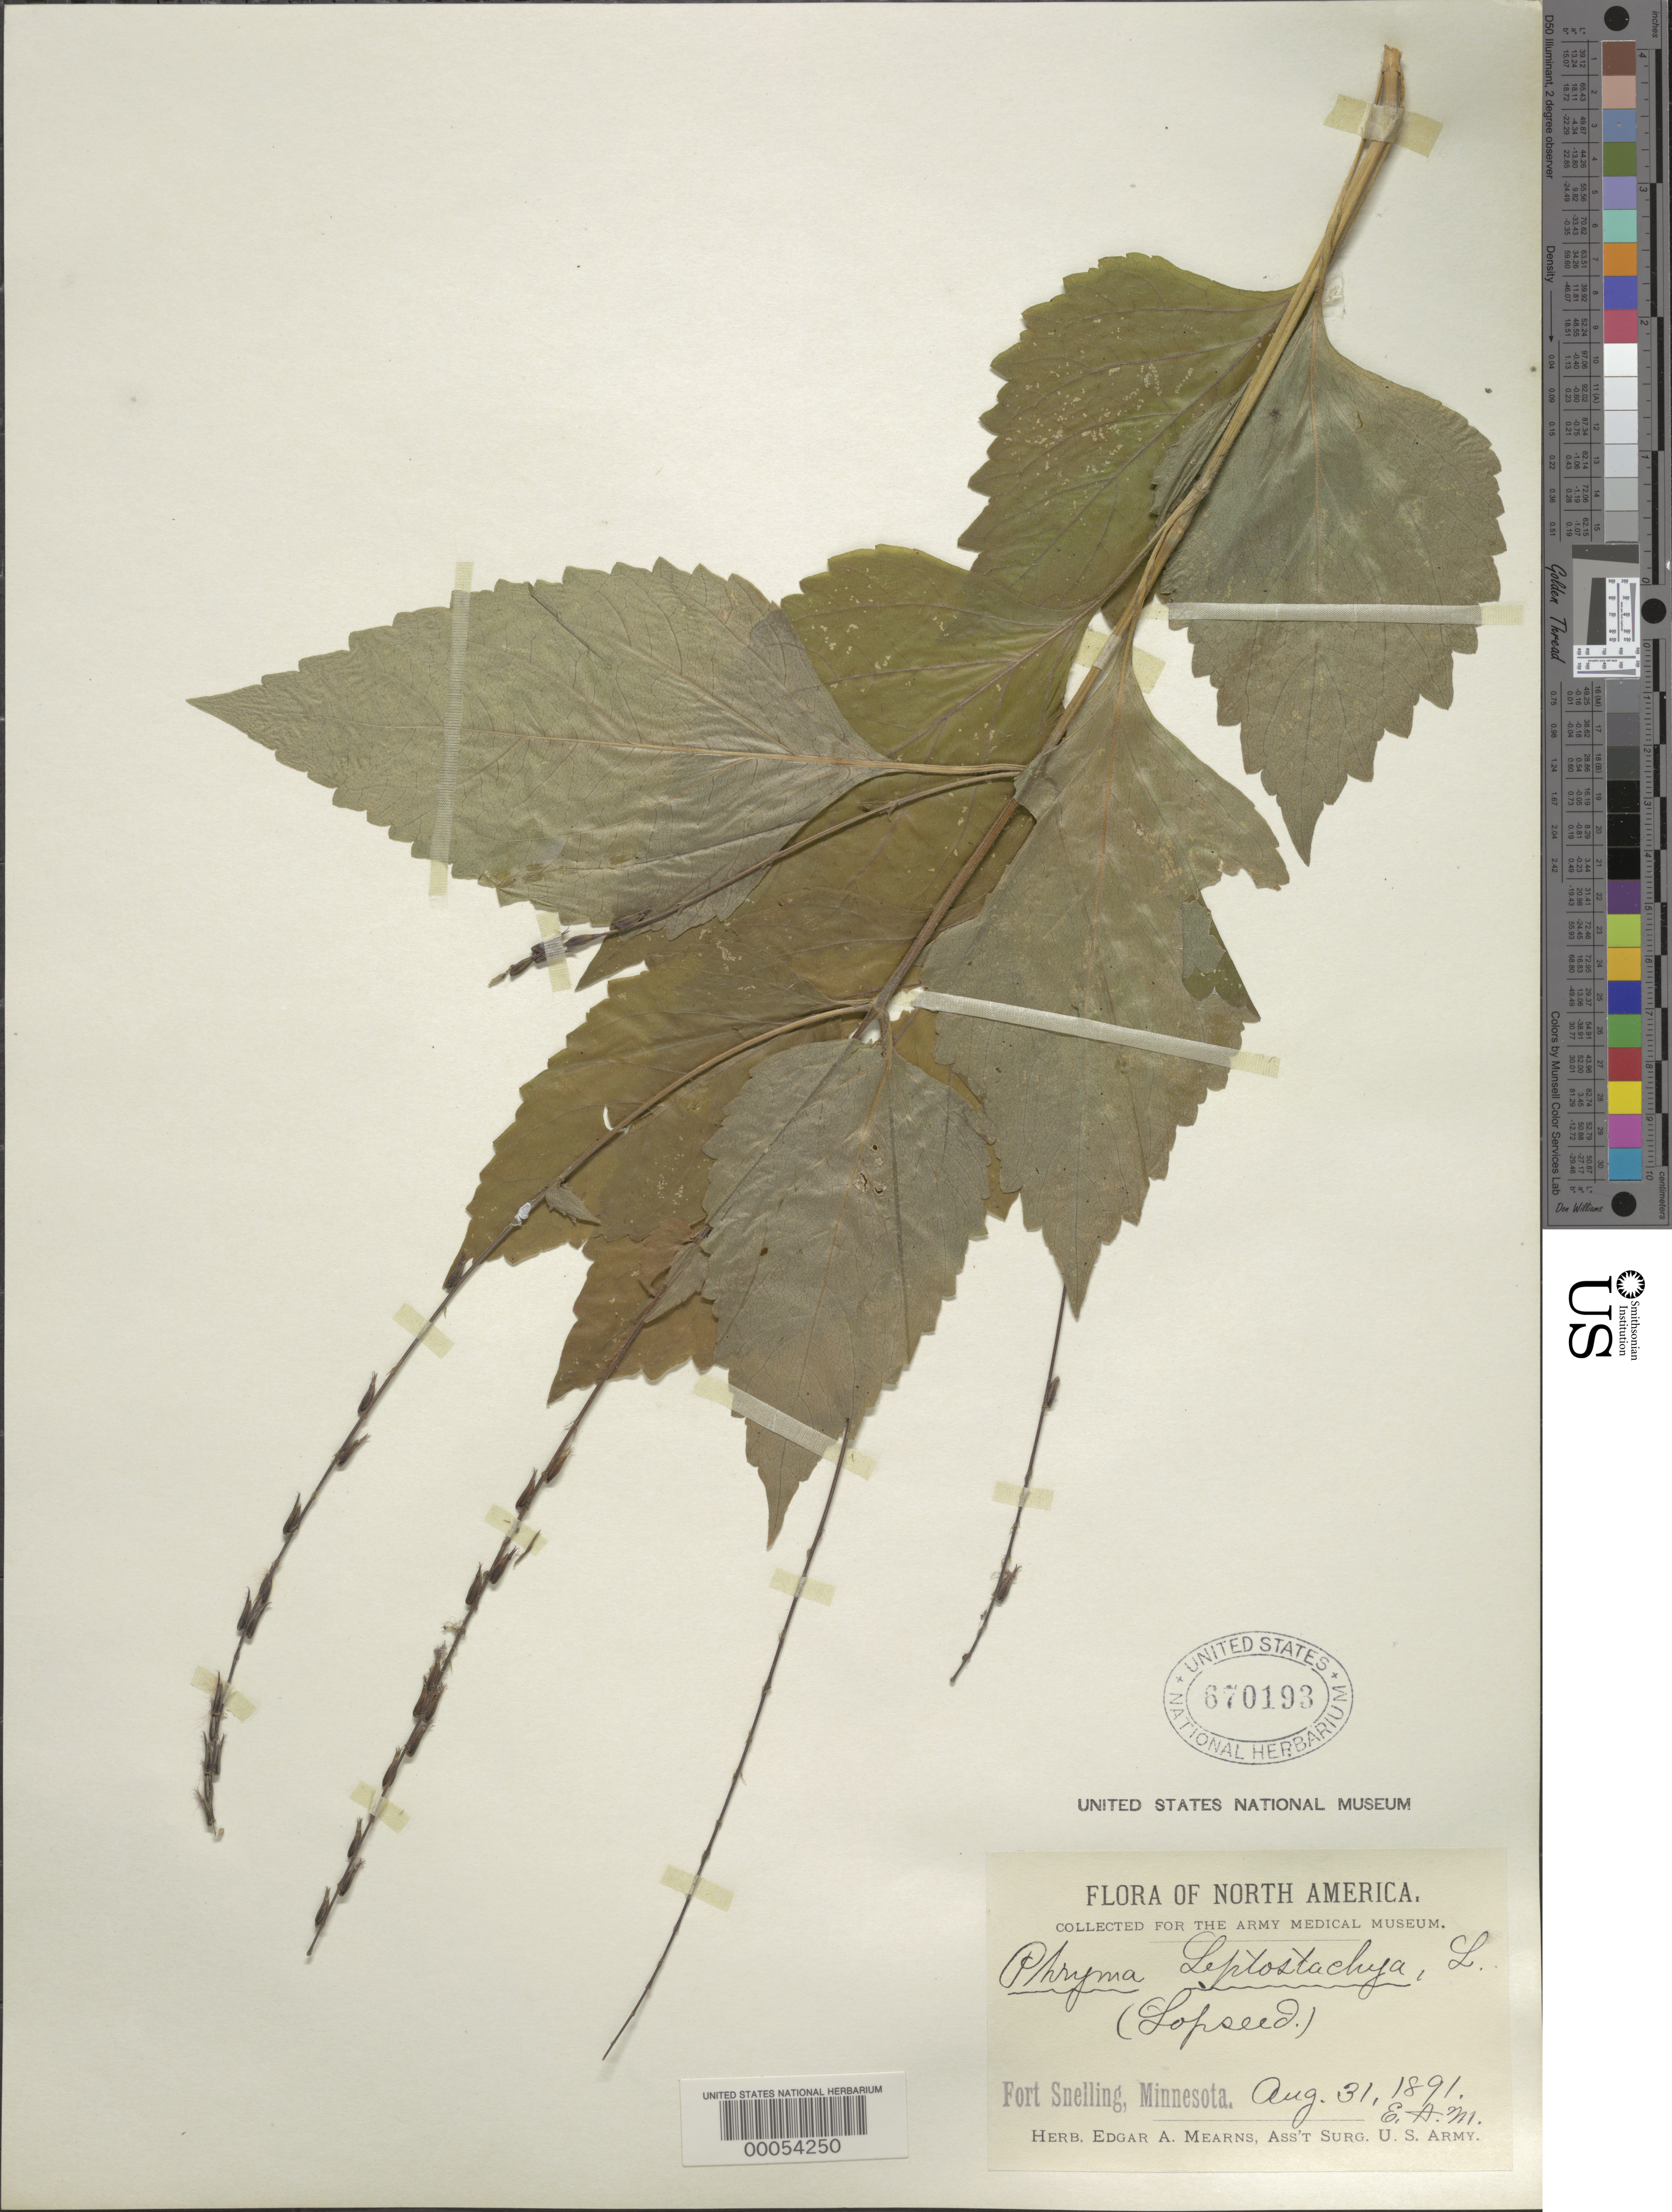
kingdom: Plantae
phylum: Tracheophyta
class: Magnoliopsida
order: Lamiales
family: Phrymaceae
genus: Phryma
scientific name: Phryma leptostachya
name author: L.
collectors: E. A. Mearns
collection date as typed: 31 Aug 1891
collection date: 1891-08-31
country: United States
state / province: Minnesota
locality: Fort snelling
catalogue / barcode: US 670193